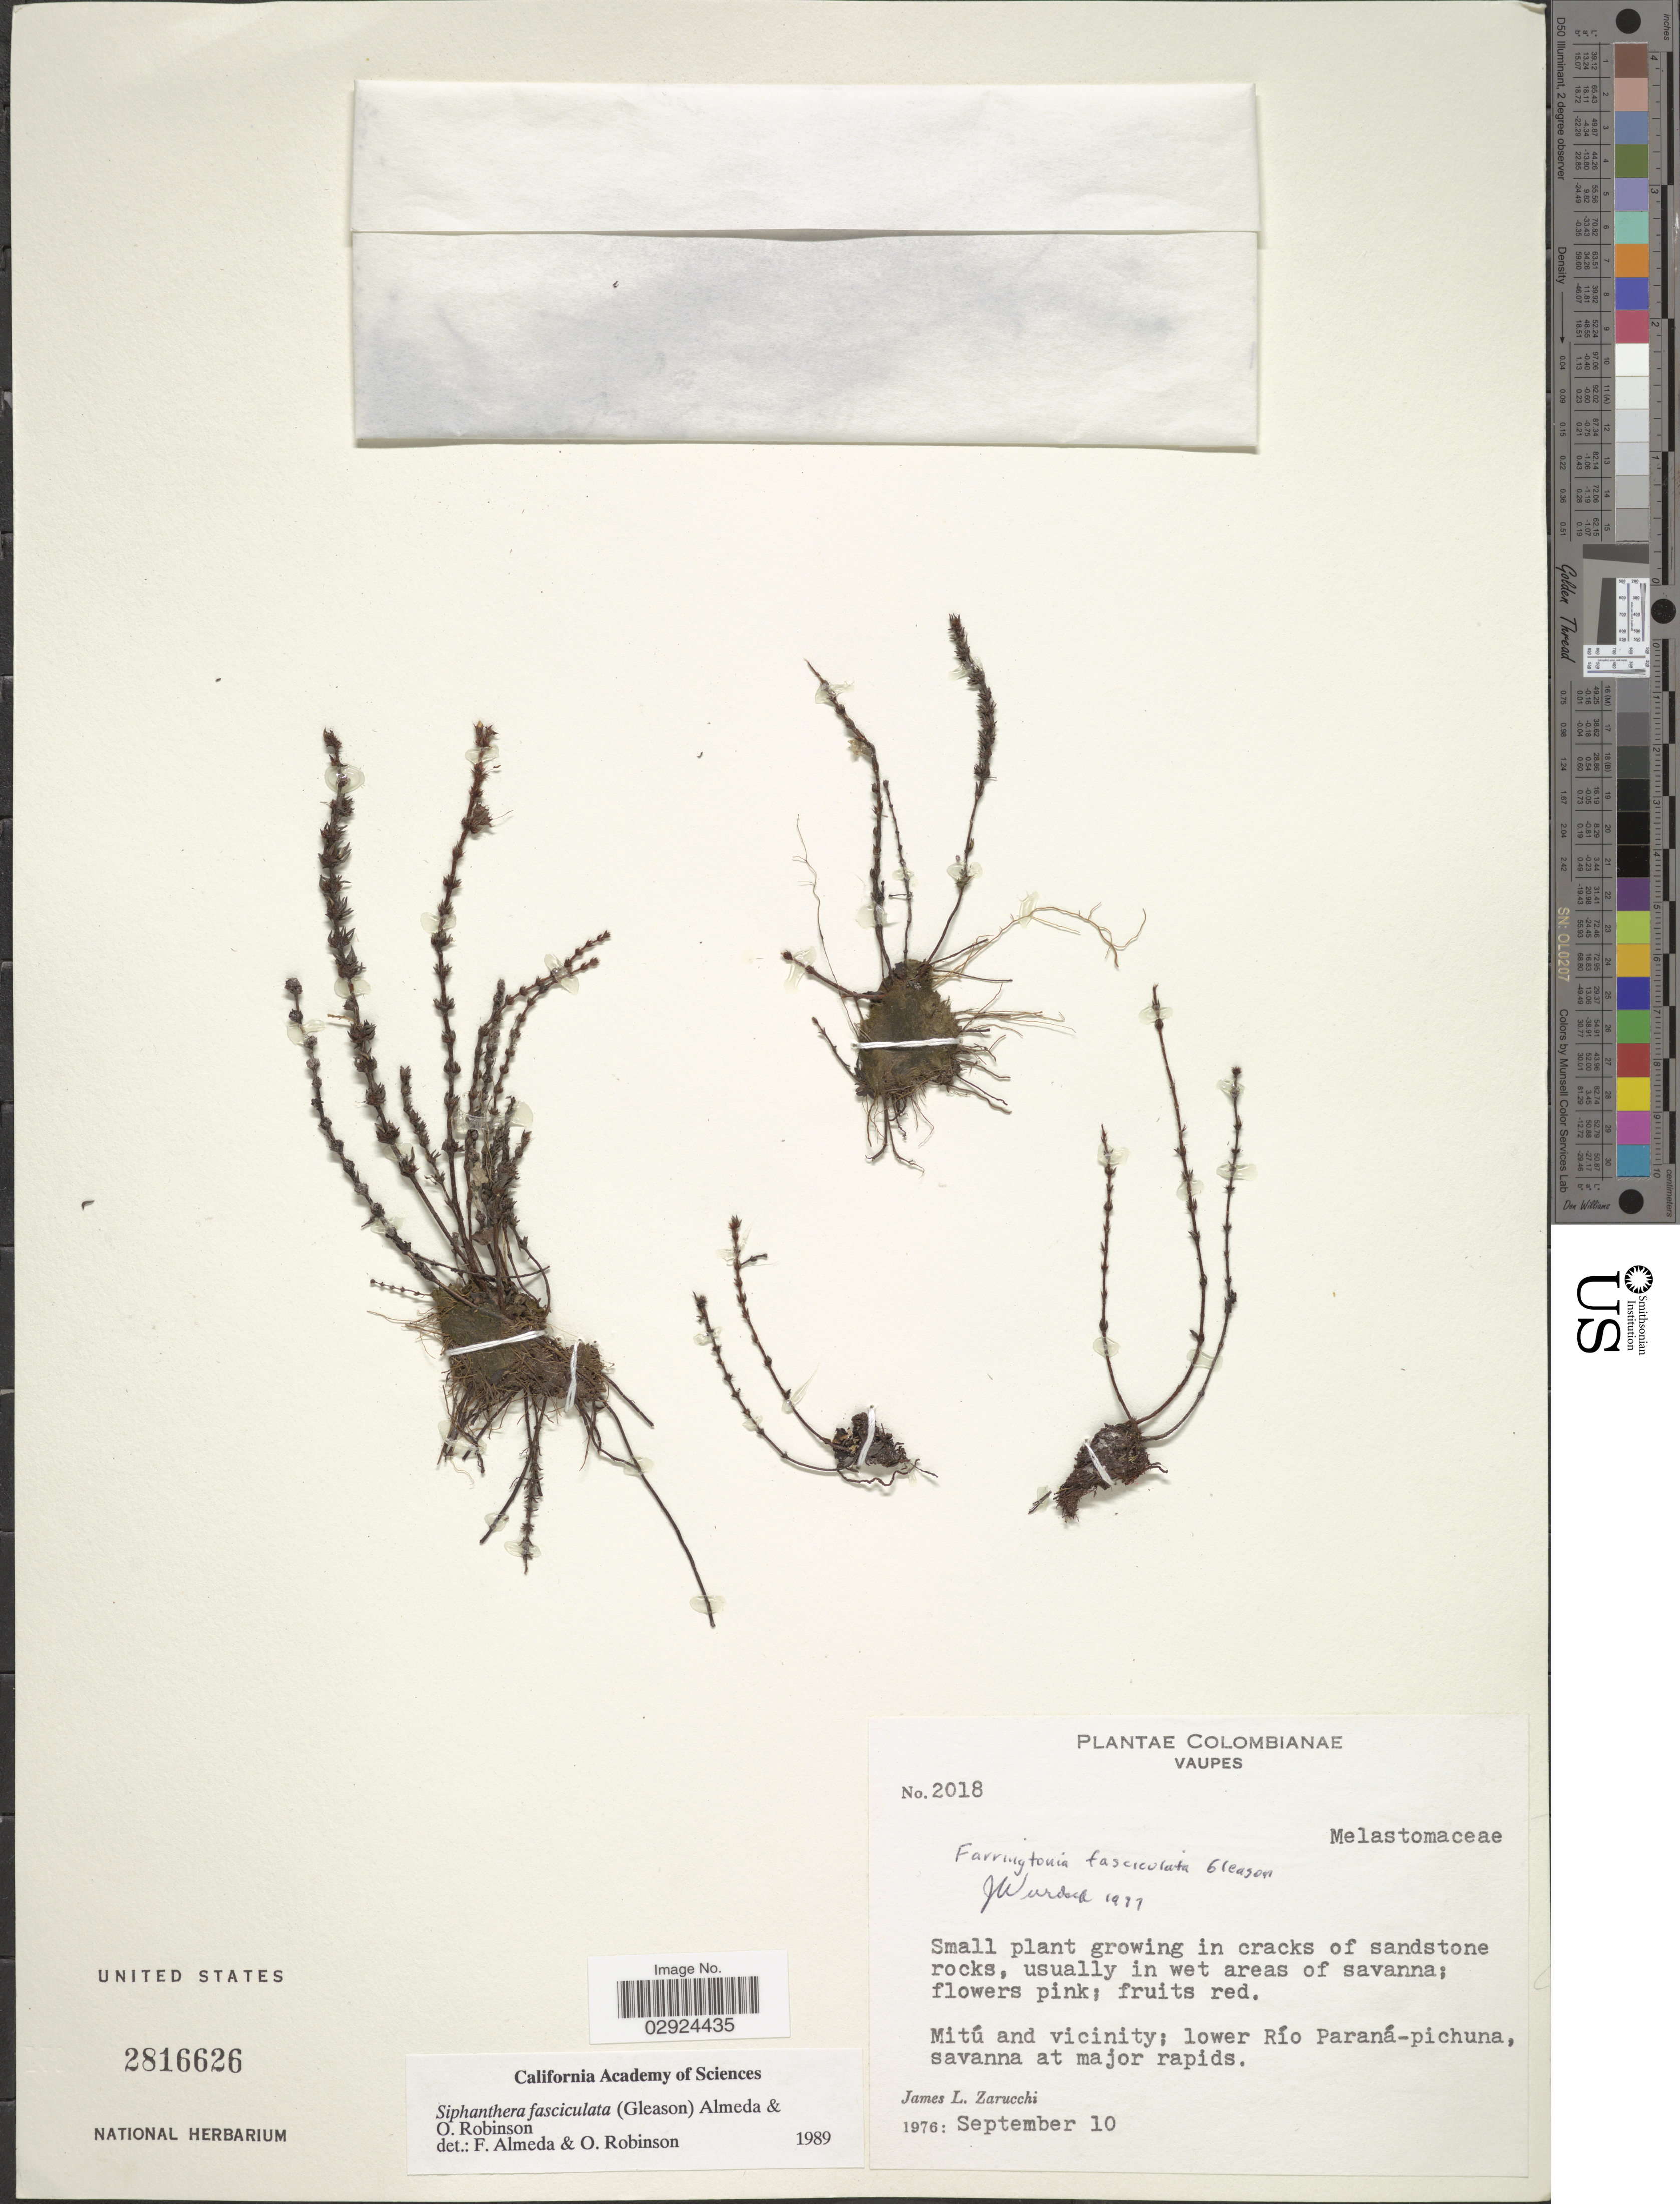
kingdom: Plantae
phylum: Tracheophyta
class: Magnoliopsida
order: Myrtales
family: Melastomataceae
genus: Siphanthera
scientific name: Siphanthera fasciculata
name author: (Gleason) Almeda & O.R. Rob.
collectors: J. L. Zarucchi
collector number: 2018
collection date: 1976-09-10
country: Colombia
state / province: Vaupés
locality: Mitú and vicinity; lowe Río Paraná-pichuna, savanna at major rapids.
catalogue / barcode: US 2816626